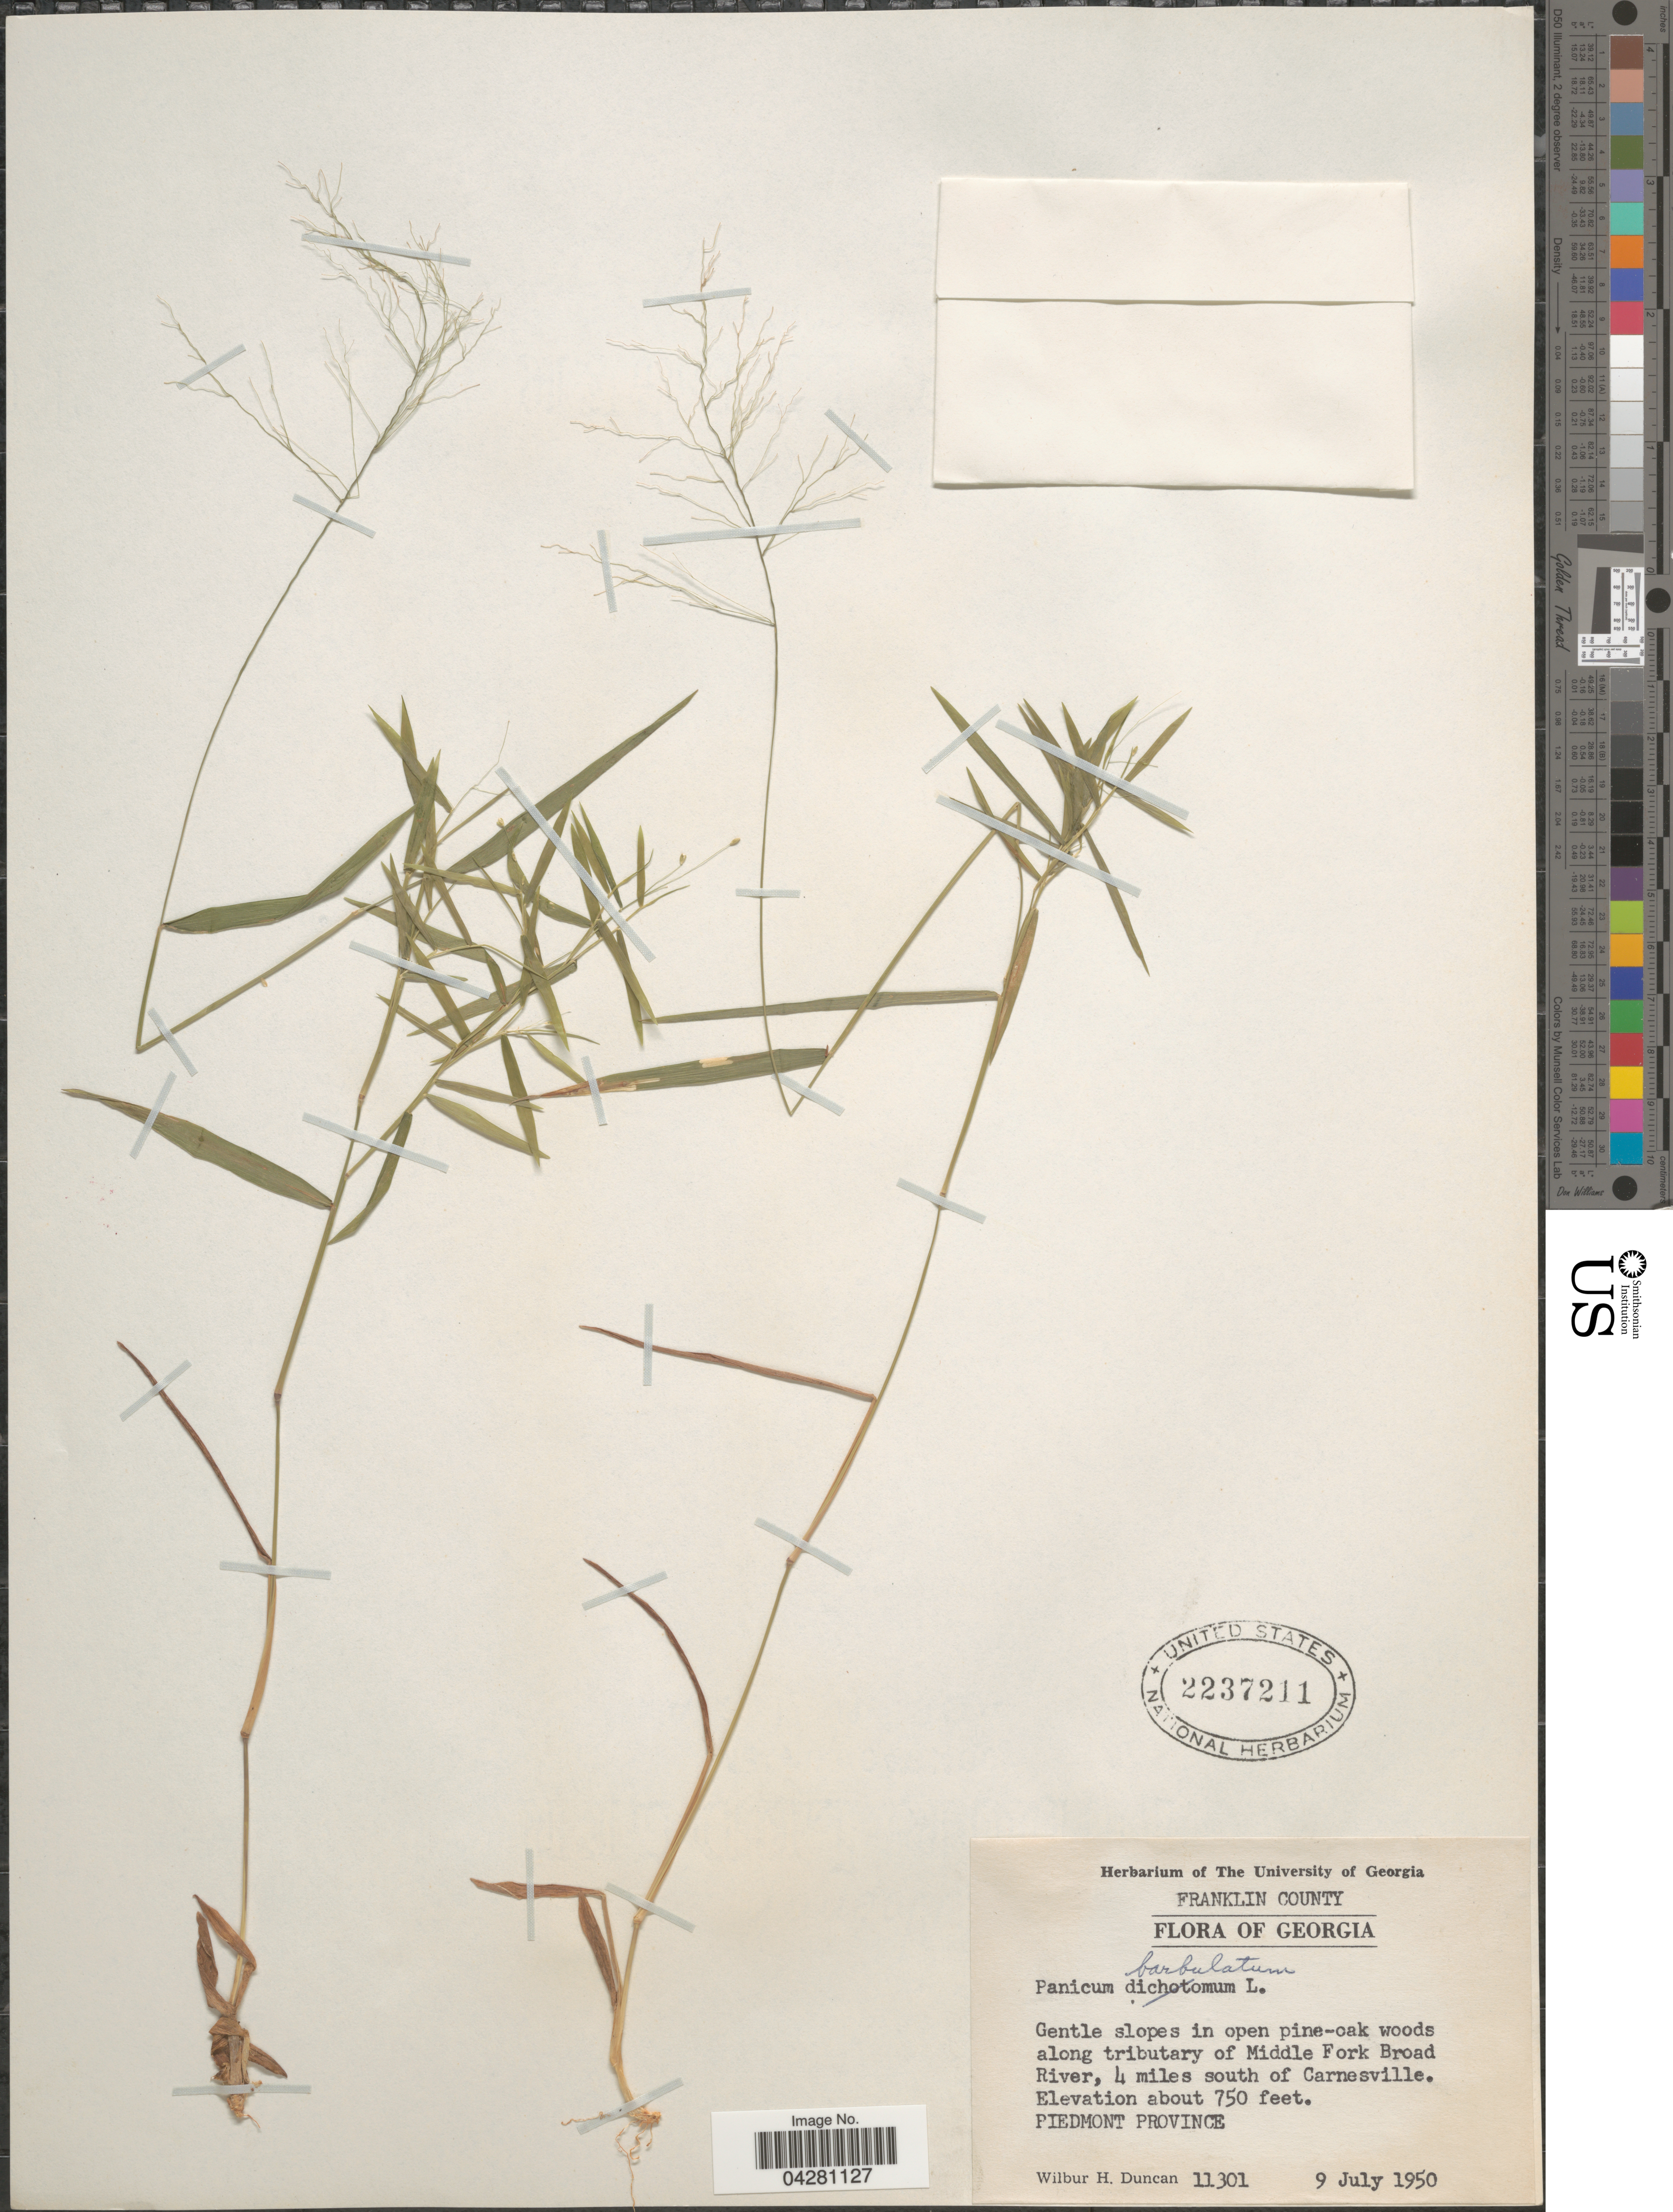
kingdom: Plantae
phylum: Tracheophyta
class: Liliopsida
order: Poales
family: Poaceae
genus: Dichanthelium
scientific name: Dichanthelium dichotomum var. dichotomum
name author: (L.) Gould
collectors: W. H. Duncan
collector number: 11301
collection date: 1950-07-09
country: United States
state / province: Georgia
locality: Franklin County. Gentle slopes in open pine-oak woods along tributary of Middle Fork Broad River, 4 miles south of Carnesville. Piedmont Province.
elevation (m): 229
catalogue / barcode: US 2237211